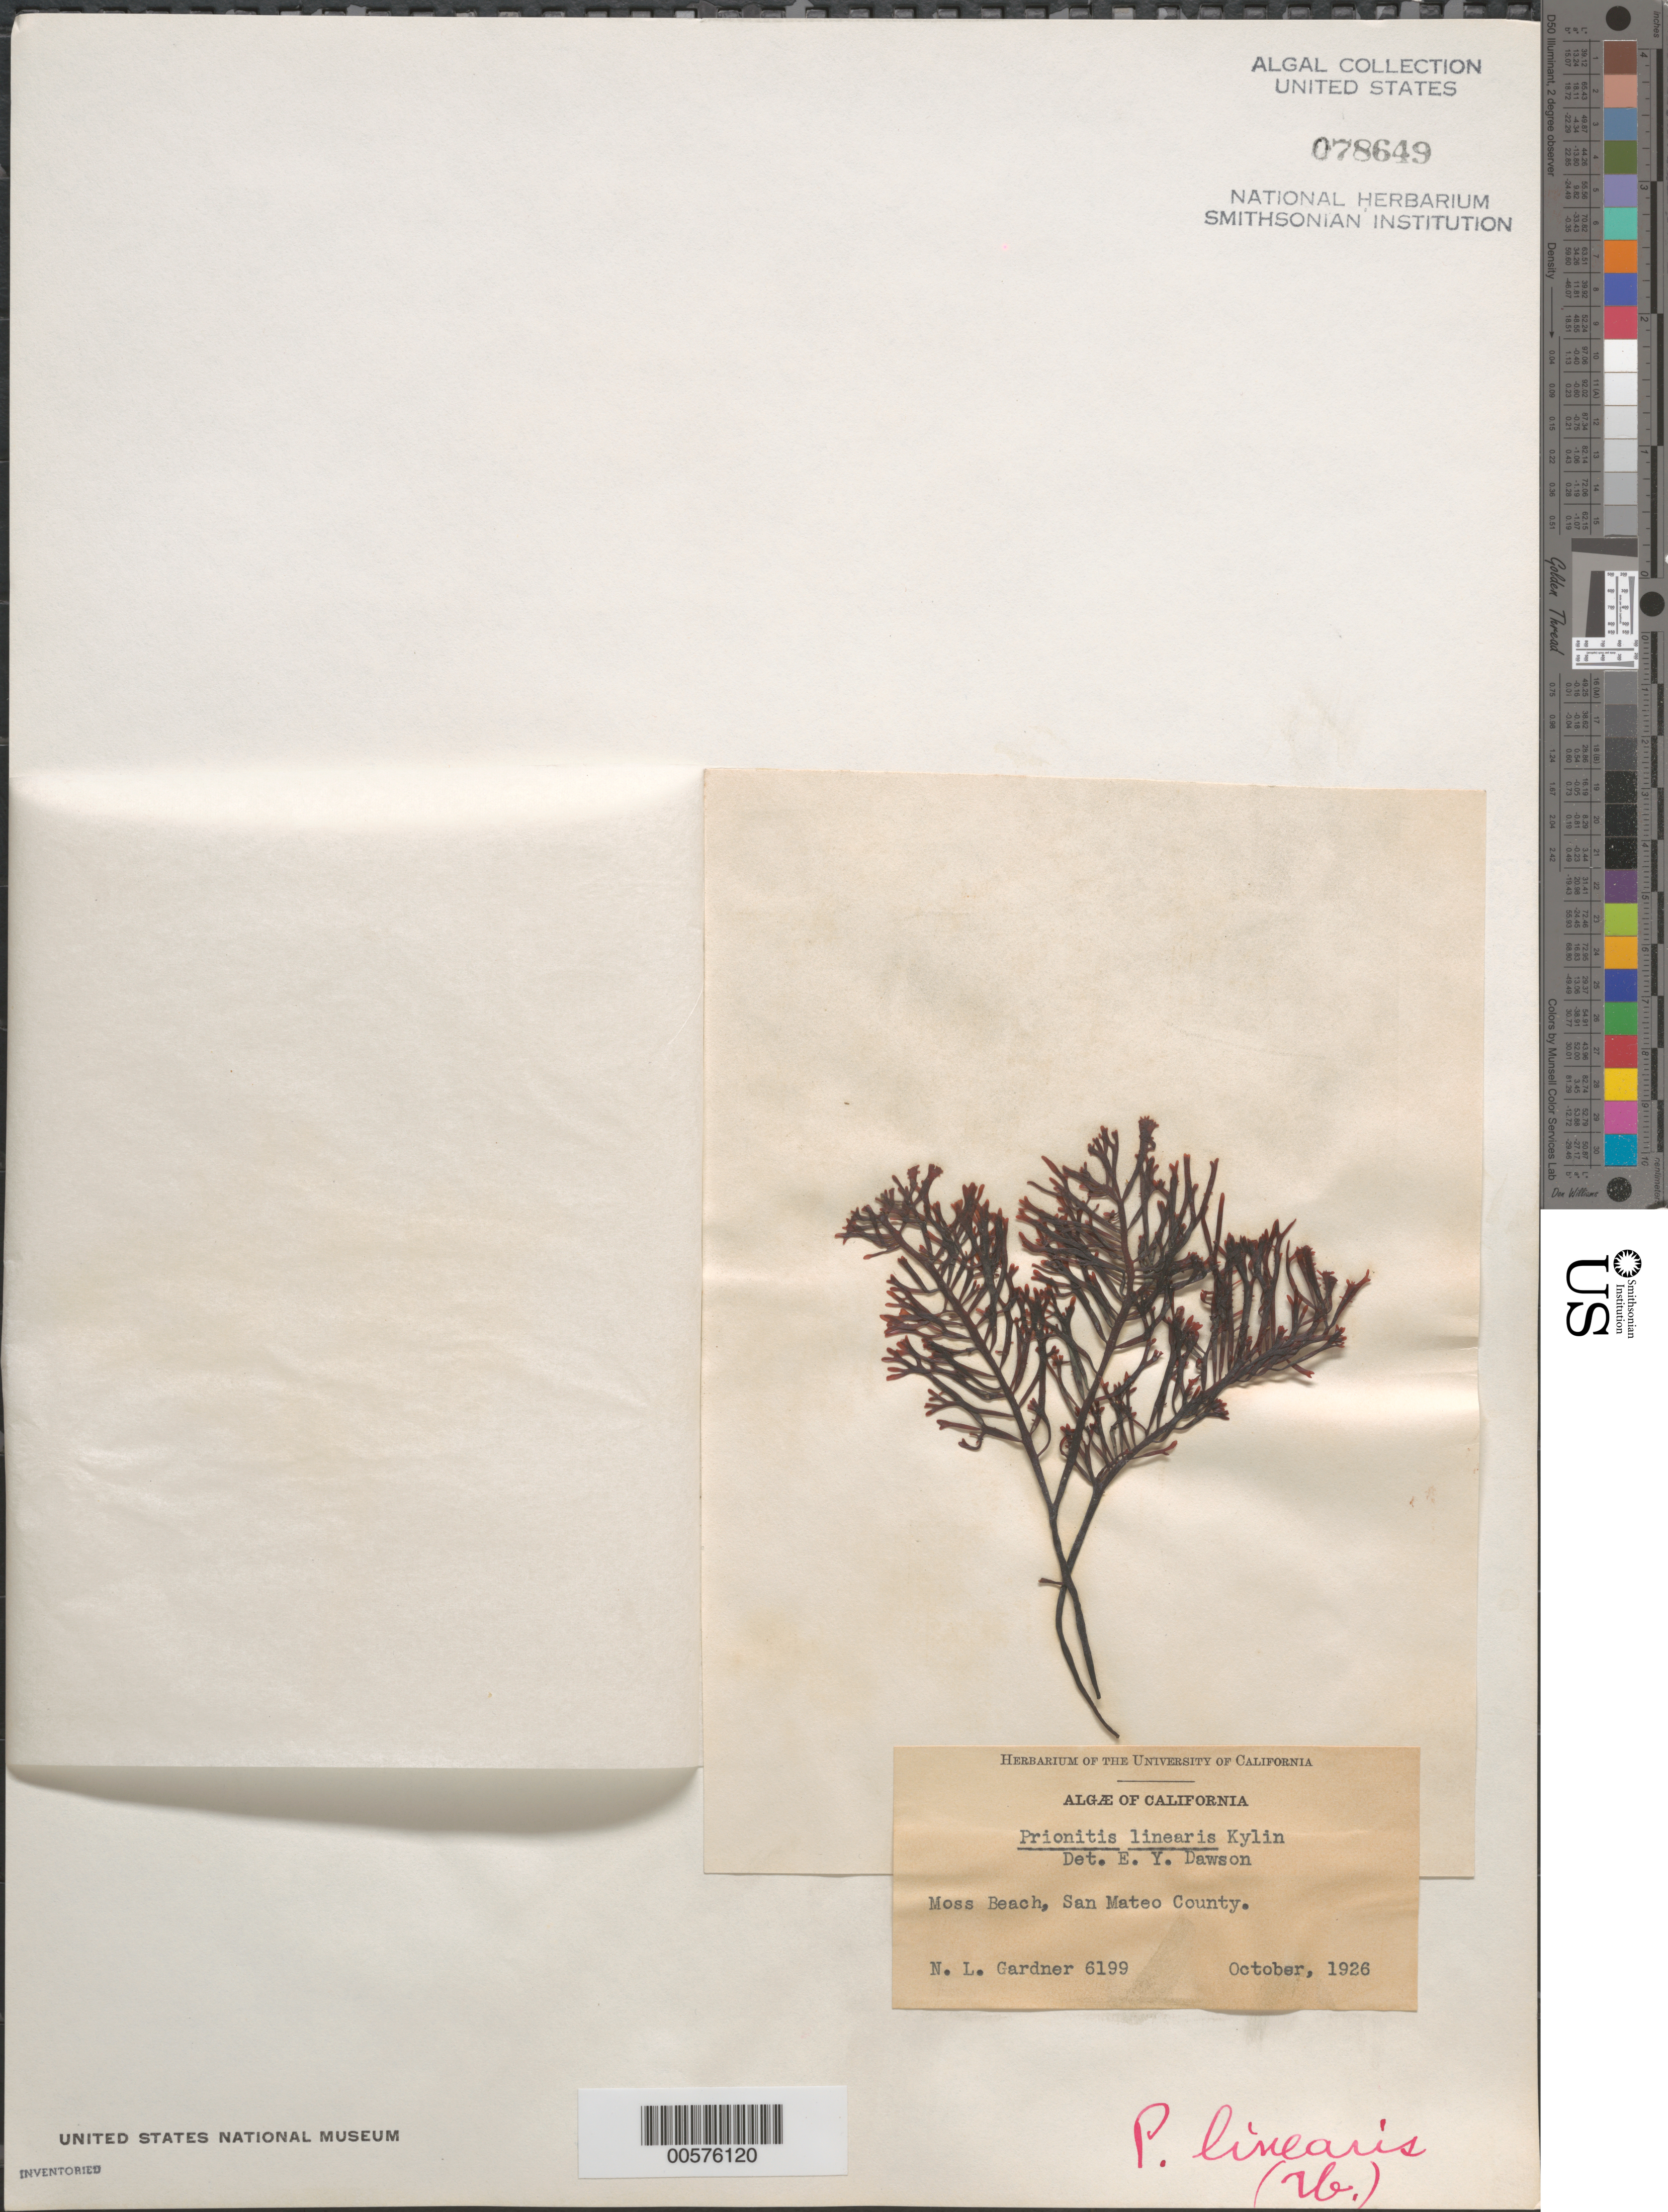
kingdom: Plantae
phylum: Rhodophyta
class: Florideophyceae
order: Cryptonemiales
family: Cryptonemiaceae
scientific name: Prionitis linearis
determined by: Dawson, E. Y.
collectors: N. Gardner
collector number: NLG 6199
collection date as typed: Oct 1926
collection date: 1926-10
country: United States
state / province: California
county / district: San Mateo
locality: Moss Beach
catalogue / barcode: US 78649